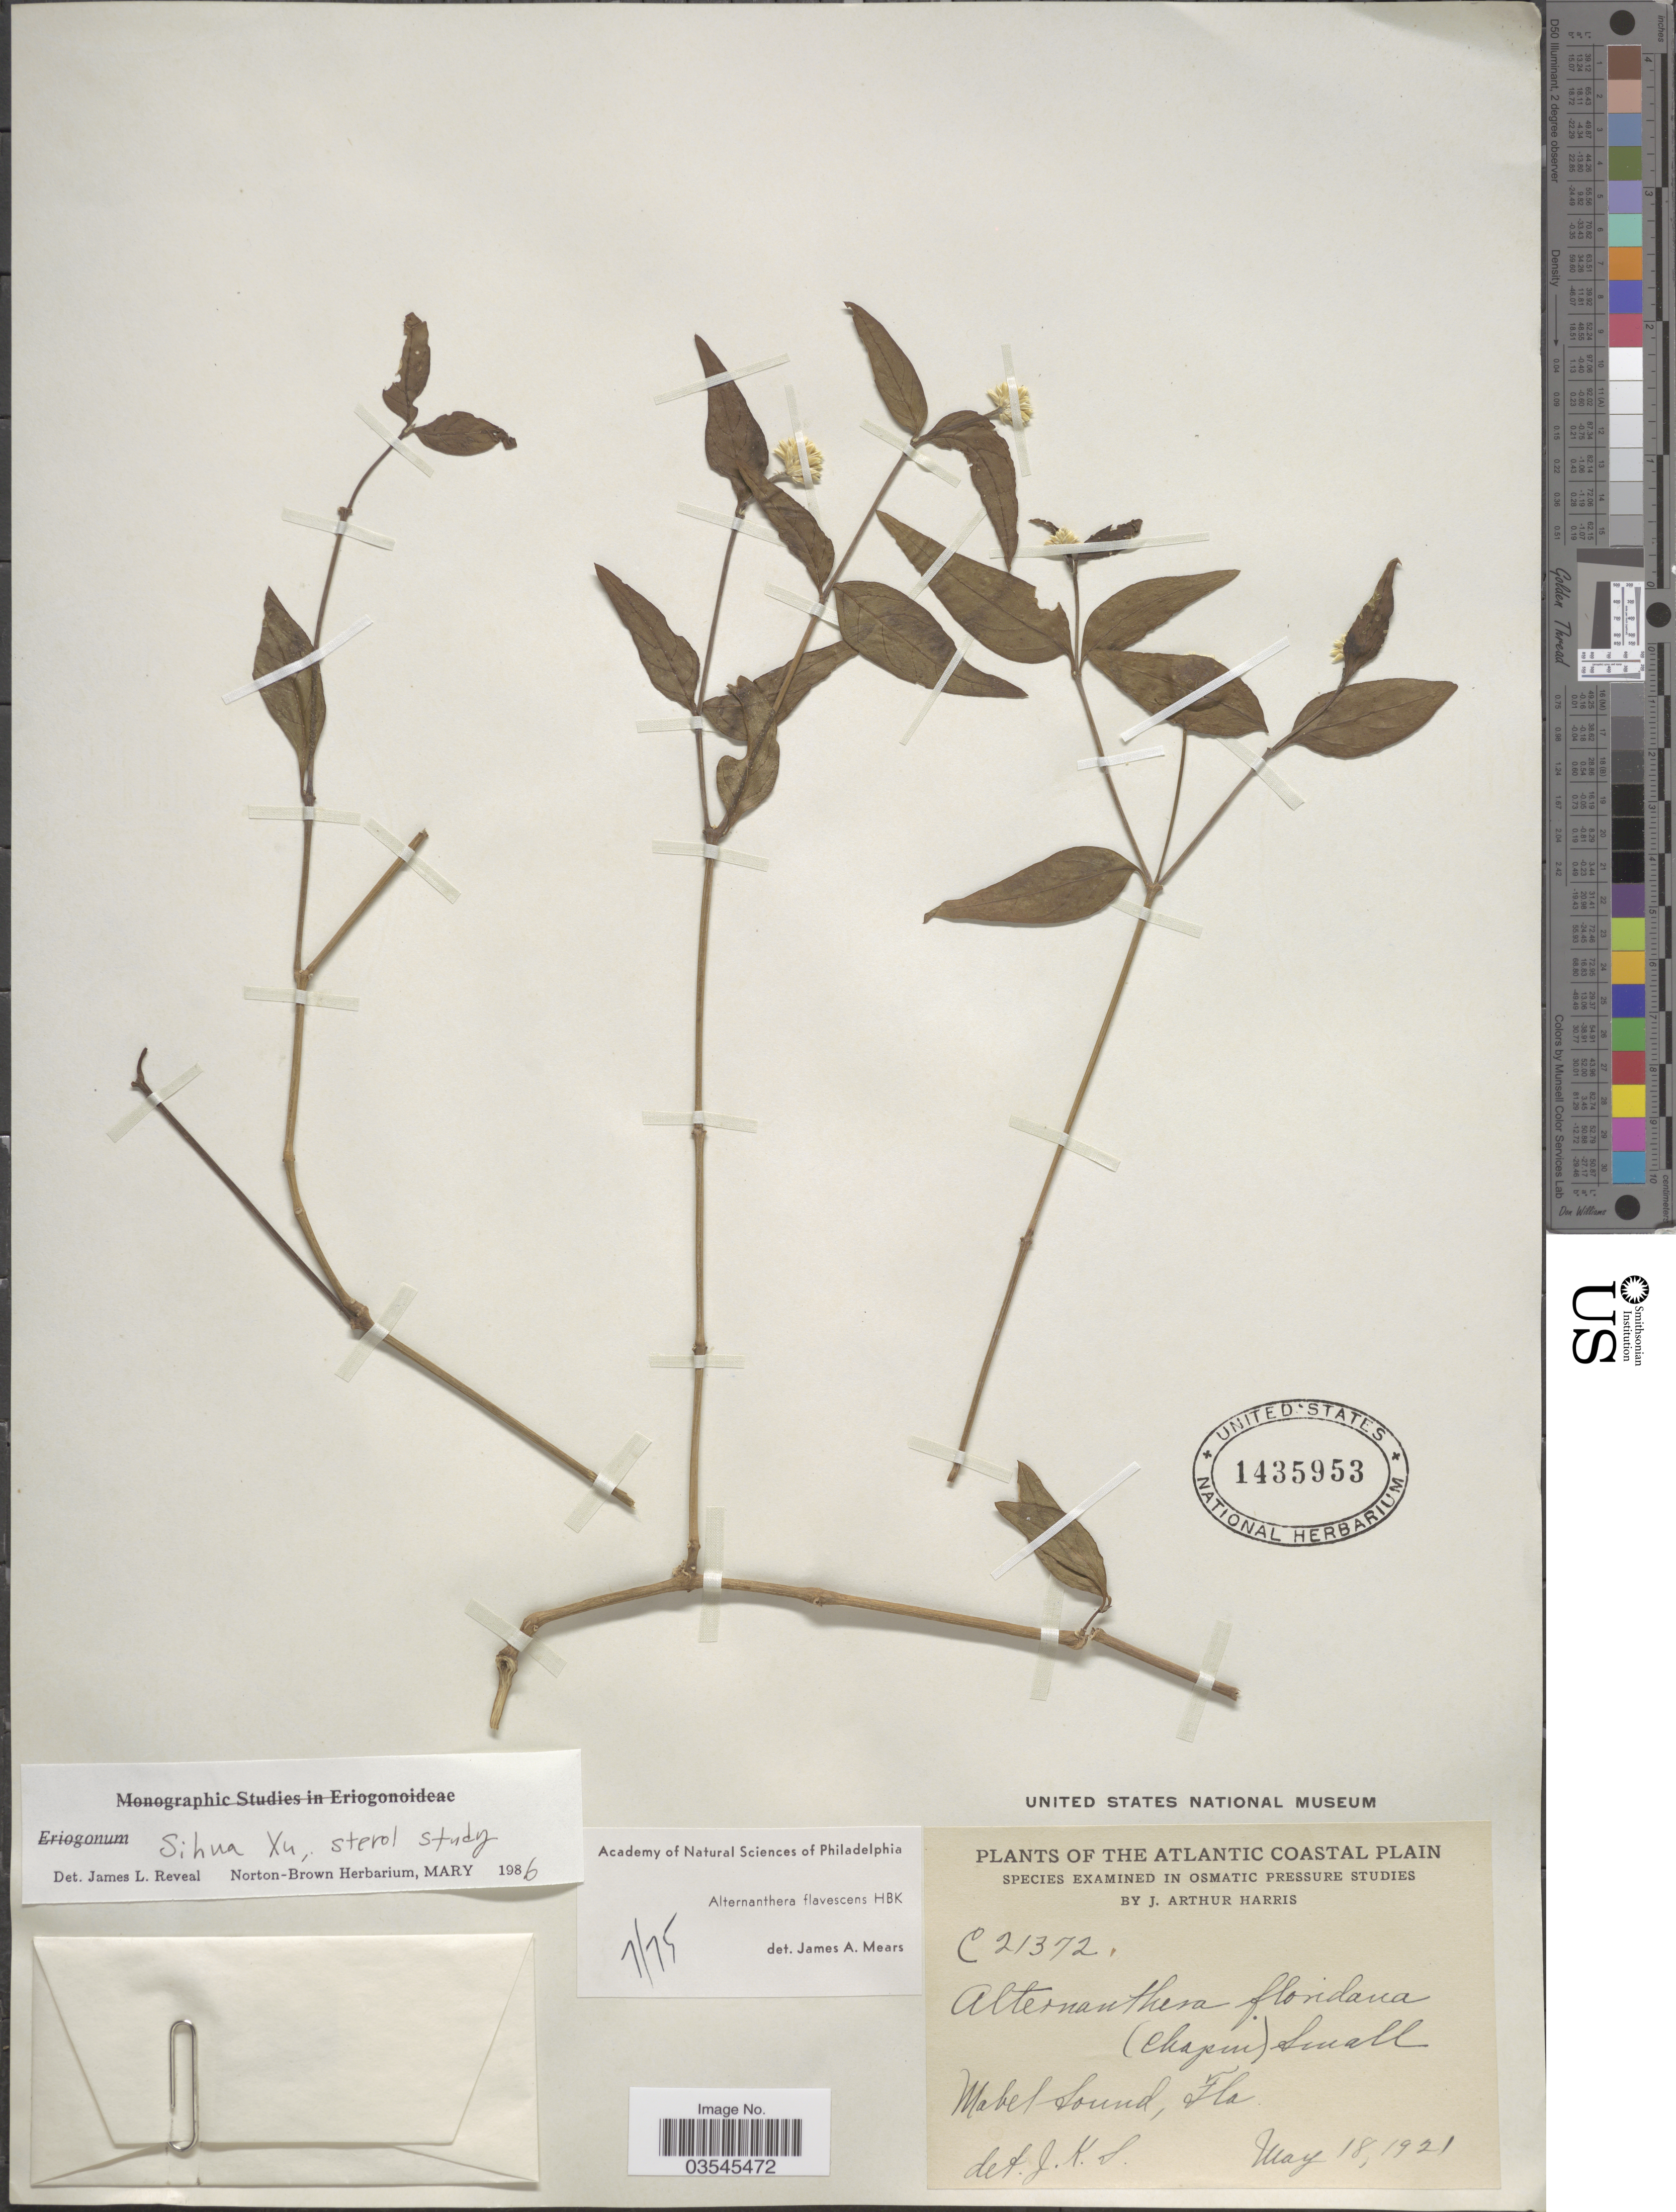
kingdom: Plantae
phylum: Tracheophyta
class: Magnoliopsida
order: Caryophyllales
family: Amaranthaceae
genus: Alternanthera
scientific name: Alternanthera flavescens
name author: Kunth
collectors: J. A. Harris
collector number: C21372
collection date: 1921-05-18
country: United States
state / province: Florida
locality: The Atlantic Coastal Plain. Mabel Sound.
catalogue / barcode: US 1435953